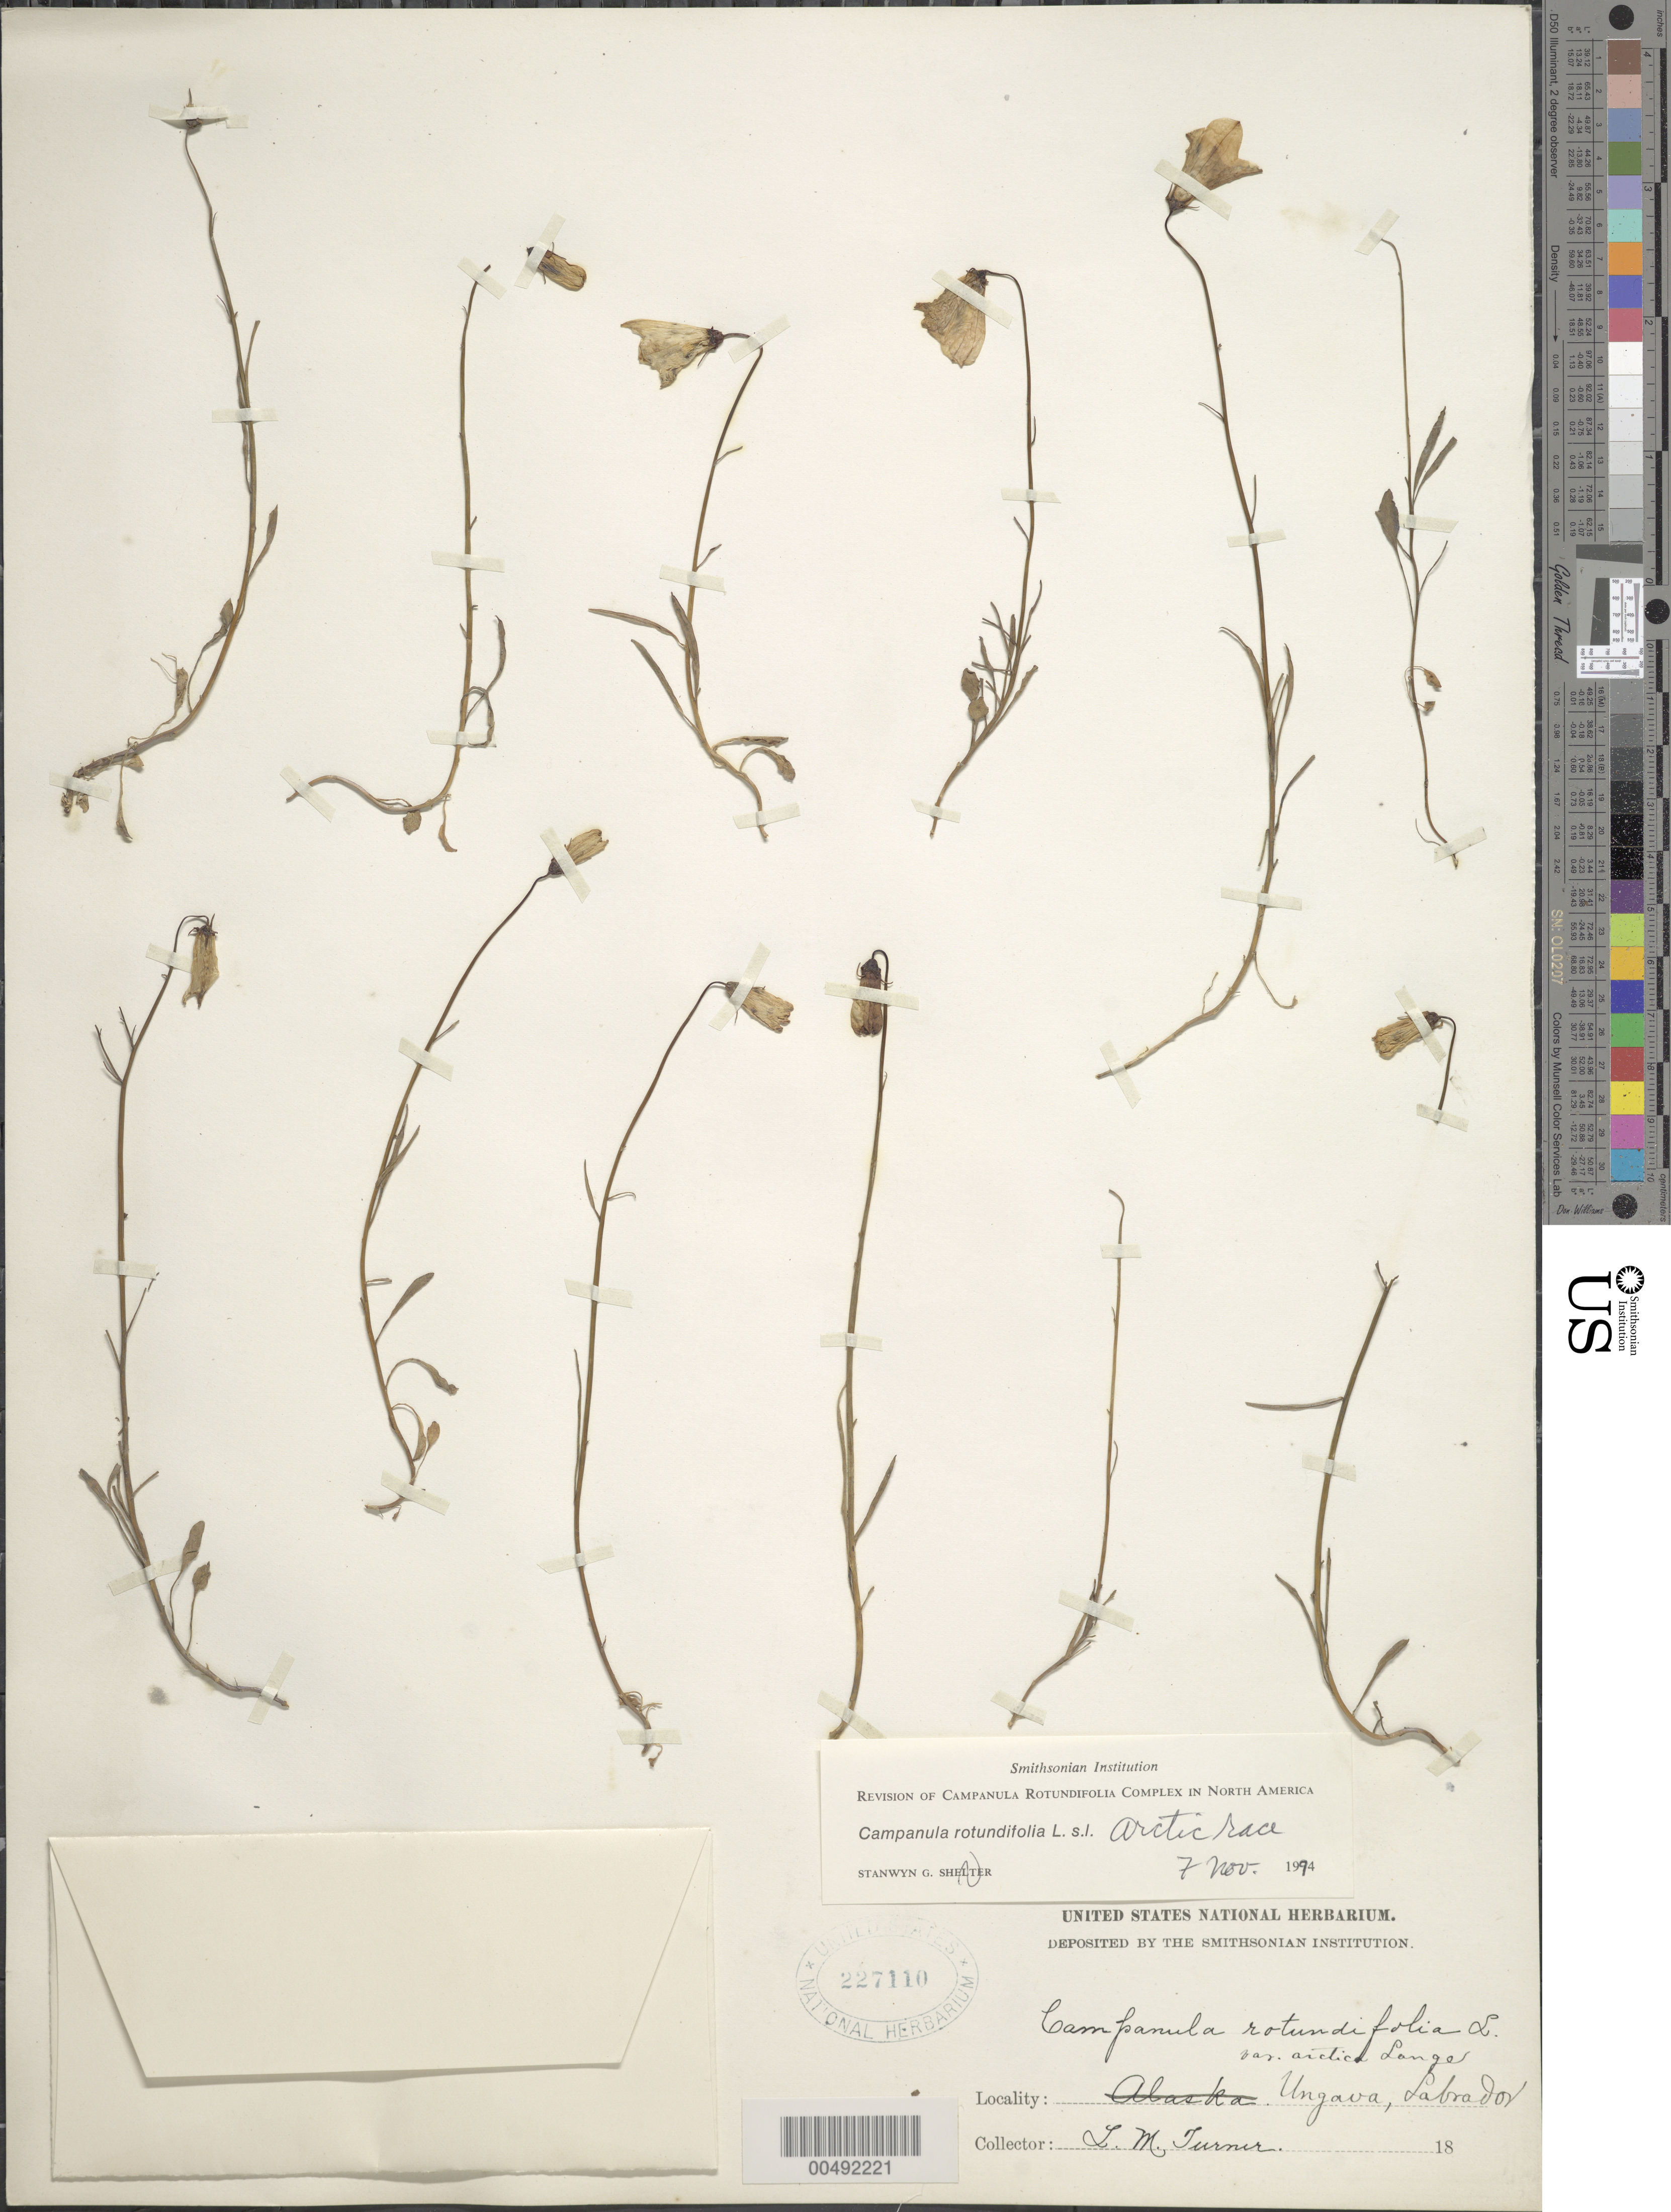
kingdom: Plantae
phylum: Tracheophyta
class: Magnoliopsida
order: Asterales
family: Campanulaceae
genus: Campanula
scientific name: Campanula rotundifolia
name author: L.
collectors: L. M. Turner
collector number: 687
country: Canada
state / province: Newfoundland and Labrador / Quebec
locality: Labrador, Ungava District [Province: Quebec rather than Newfoundland?]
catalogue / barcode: US 227110